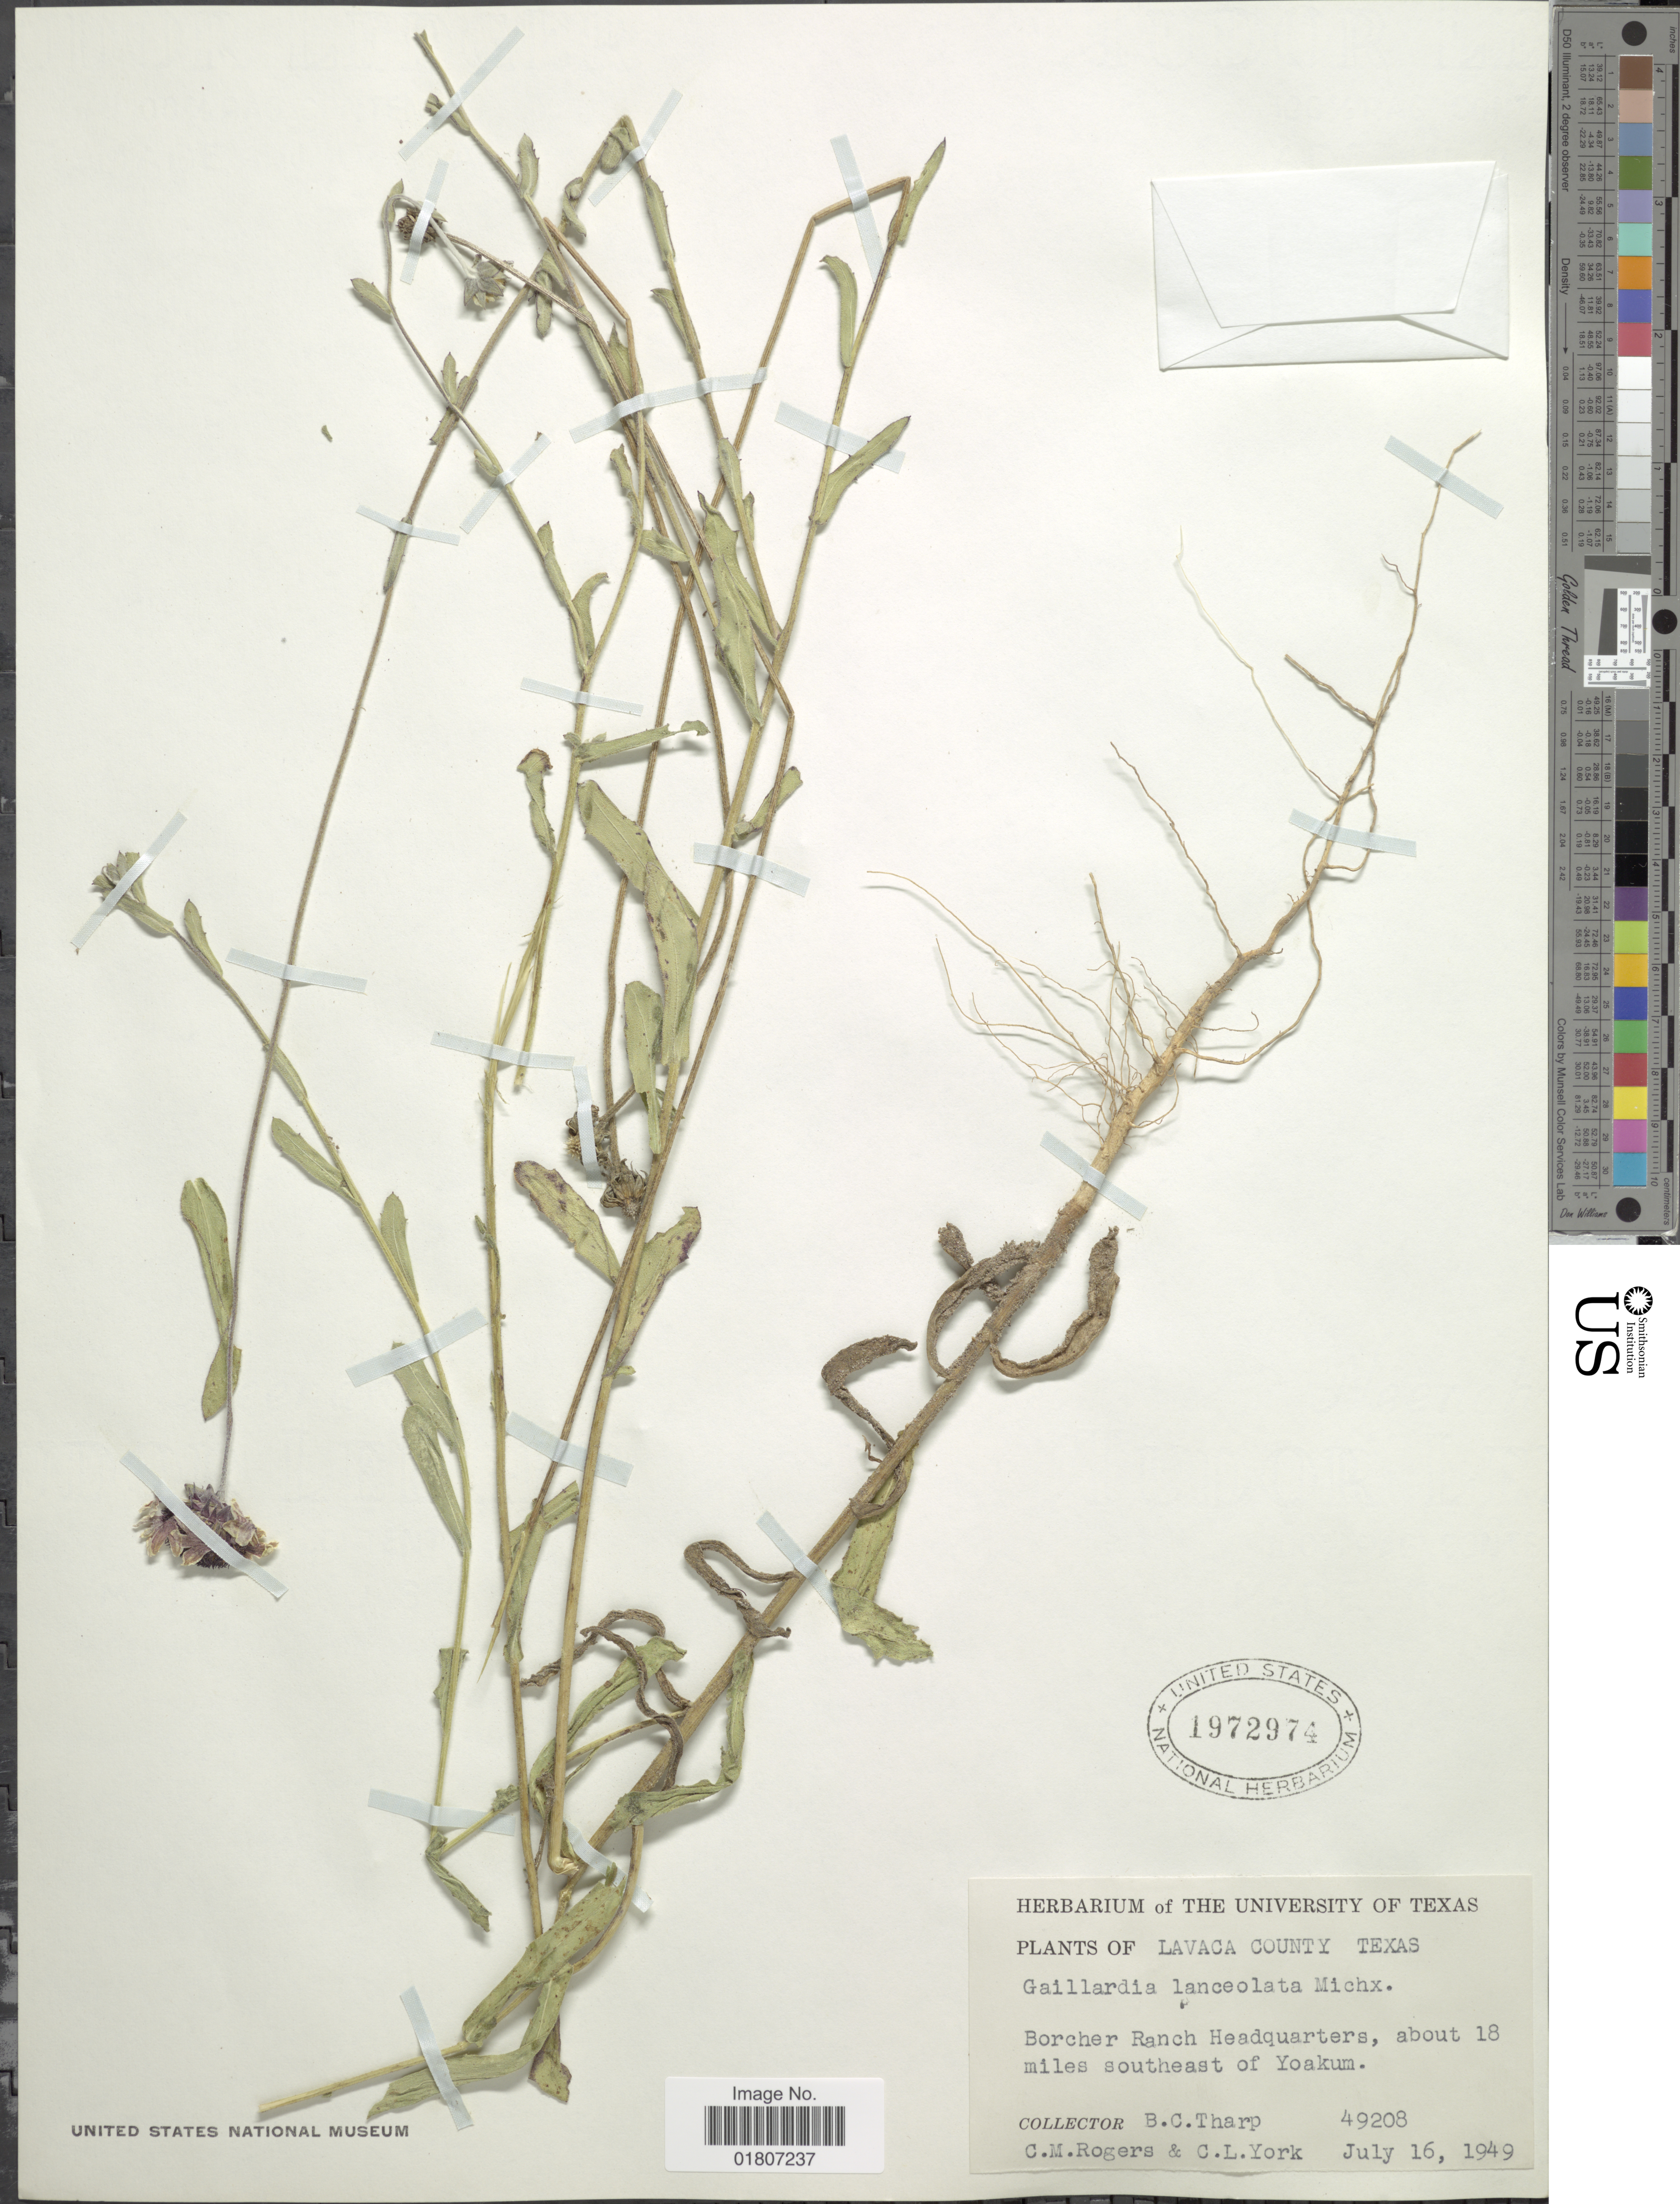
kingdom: Plantae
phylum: Tracheophyta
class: Magnoliopsida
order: Asterales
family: Asteraceae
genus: Gaillardia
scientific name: Gaillardia lanceolata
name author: Michx.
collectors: B. C. Tharp, C. M. Rogers & C. L. York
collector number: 49208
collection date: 1949-07-16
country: United States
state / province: Texas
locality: Lavaca County. Border Ranch Headquarters, about 18 miles southeast of Yoakum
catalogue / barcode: US 1972974